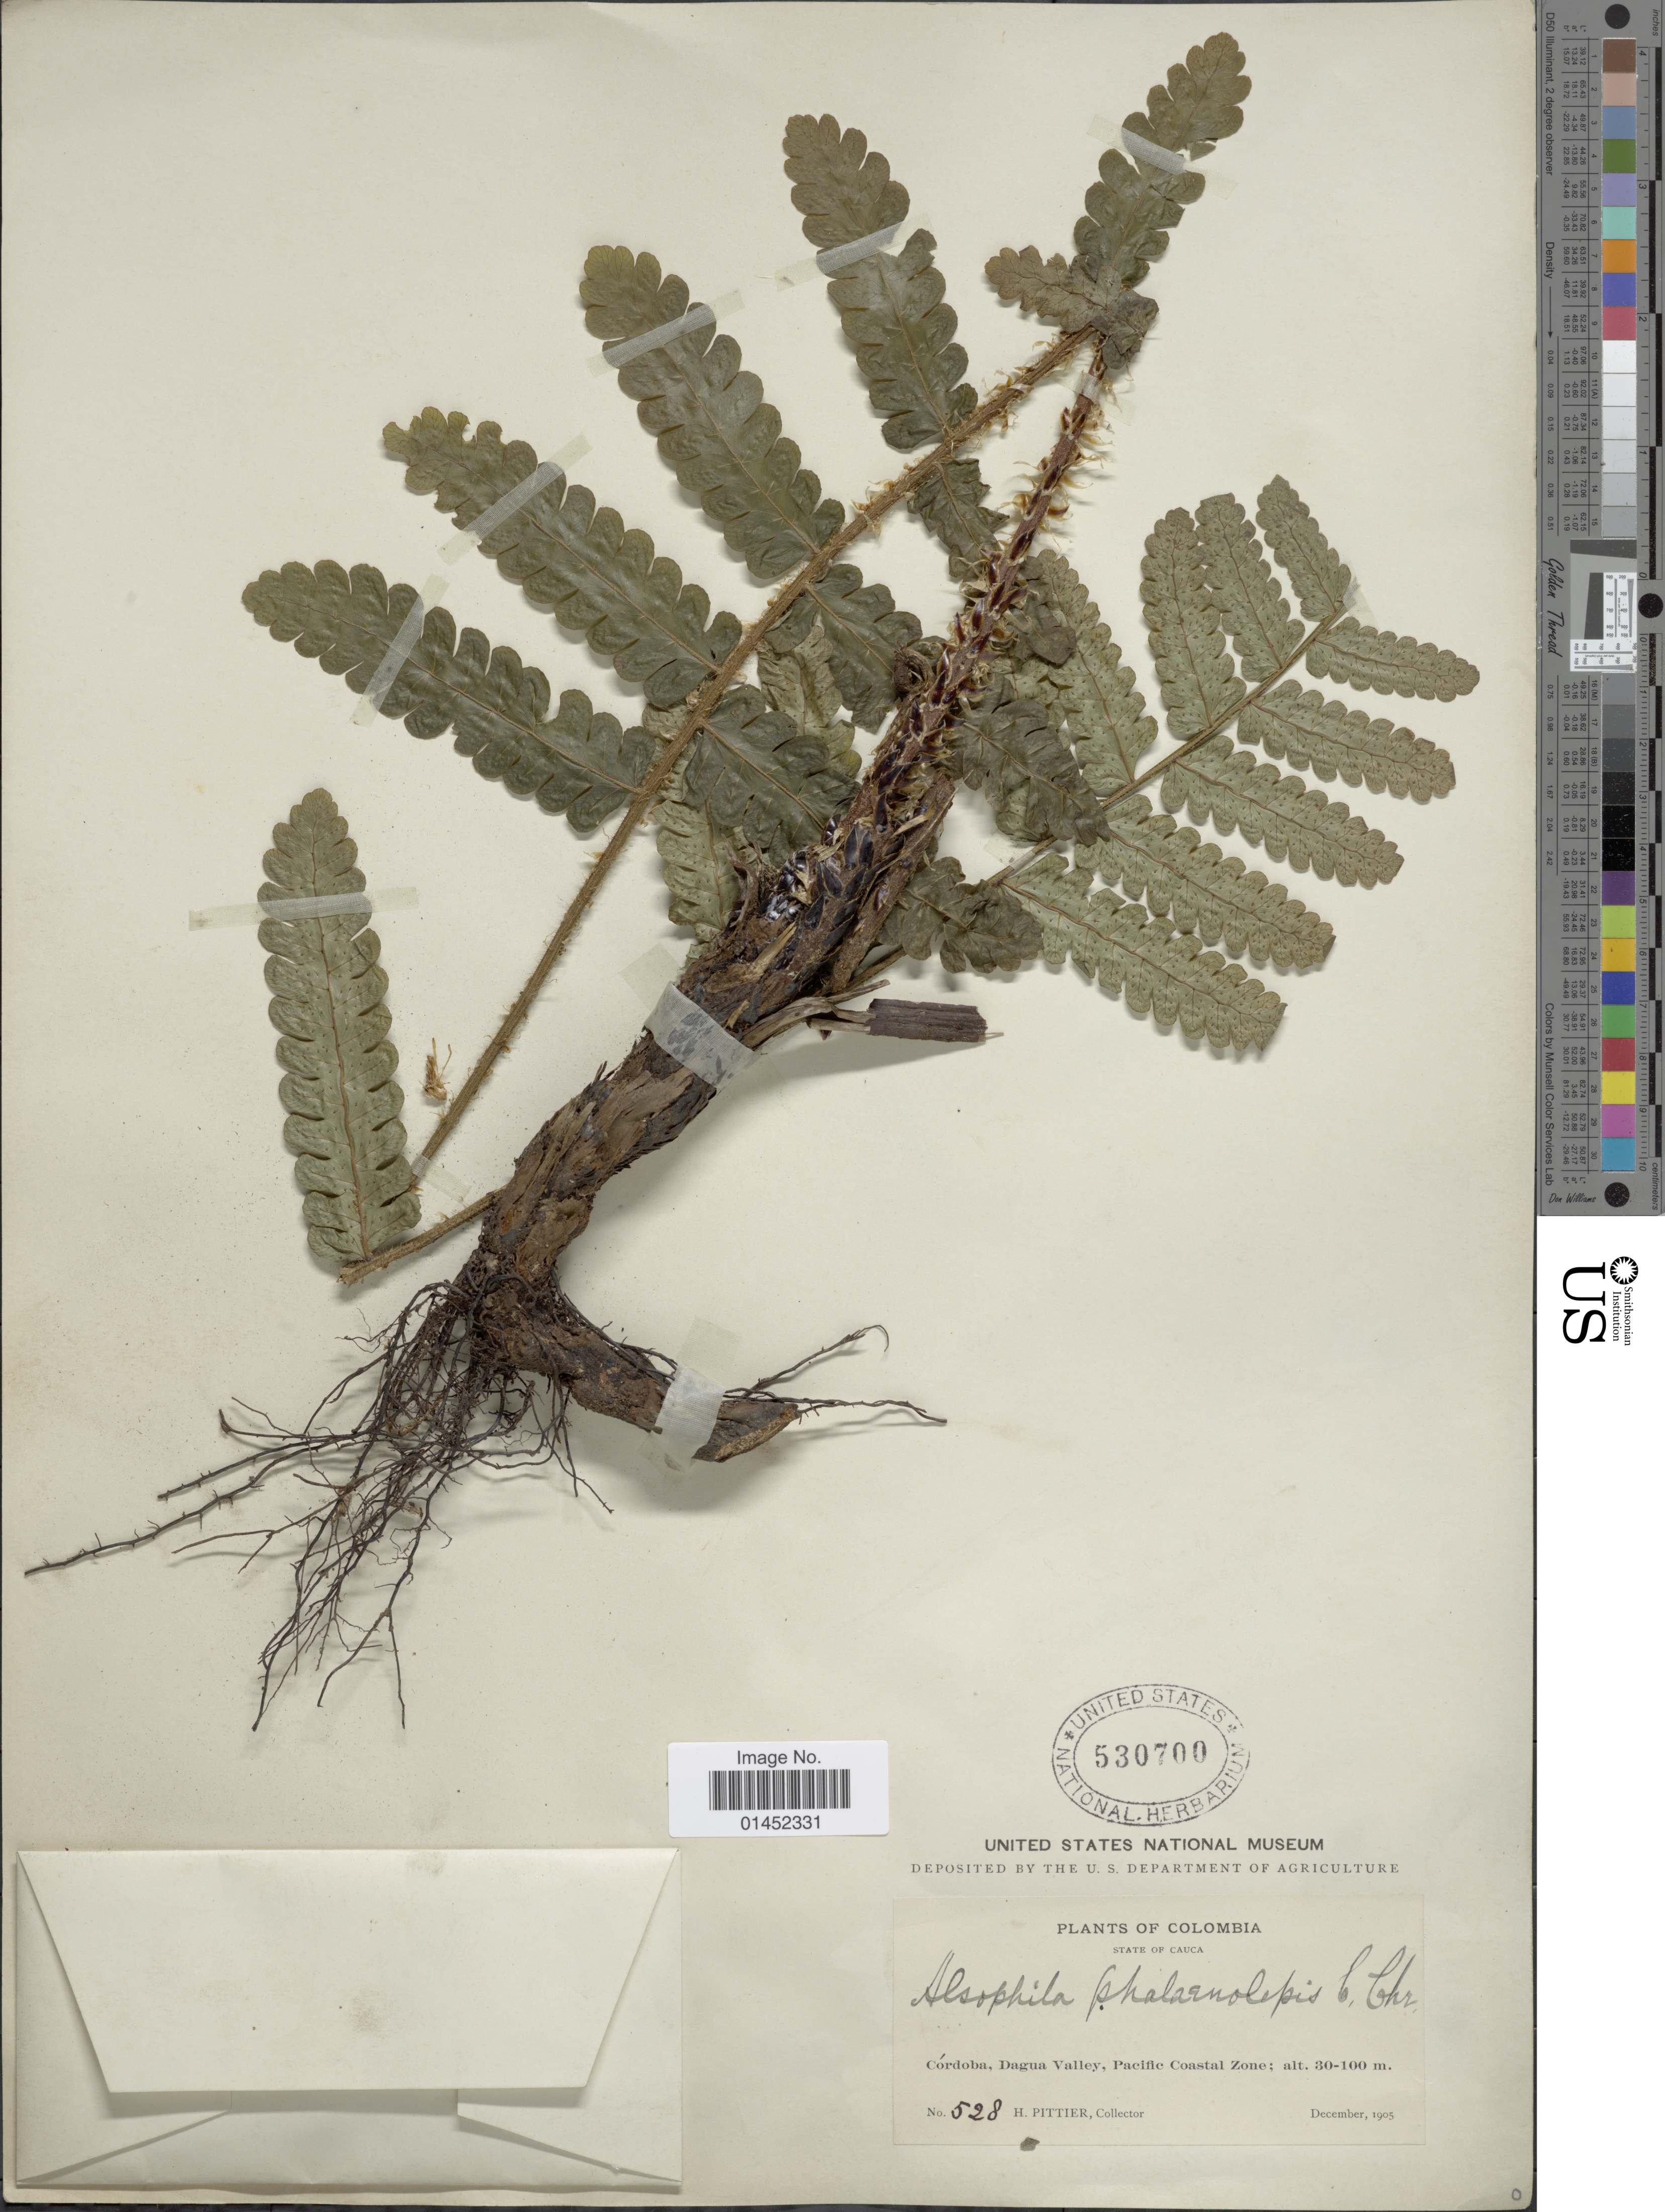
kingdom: Plantae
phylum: Tracheophyta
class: Polypodiopsida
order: Cyatheales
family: Cyatheaceae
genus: Cyathea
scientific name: Cyathea phalaenolepis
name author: (C. Chr.) Domin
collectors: H. F. Pittier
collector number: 528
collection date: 1905-12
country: Colombia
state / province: Cauca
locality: Córdoba, Dagua Valley, Pacific Coastal Zone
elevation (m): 30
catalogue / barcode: US 530700